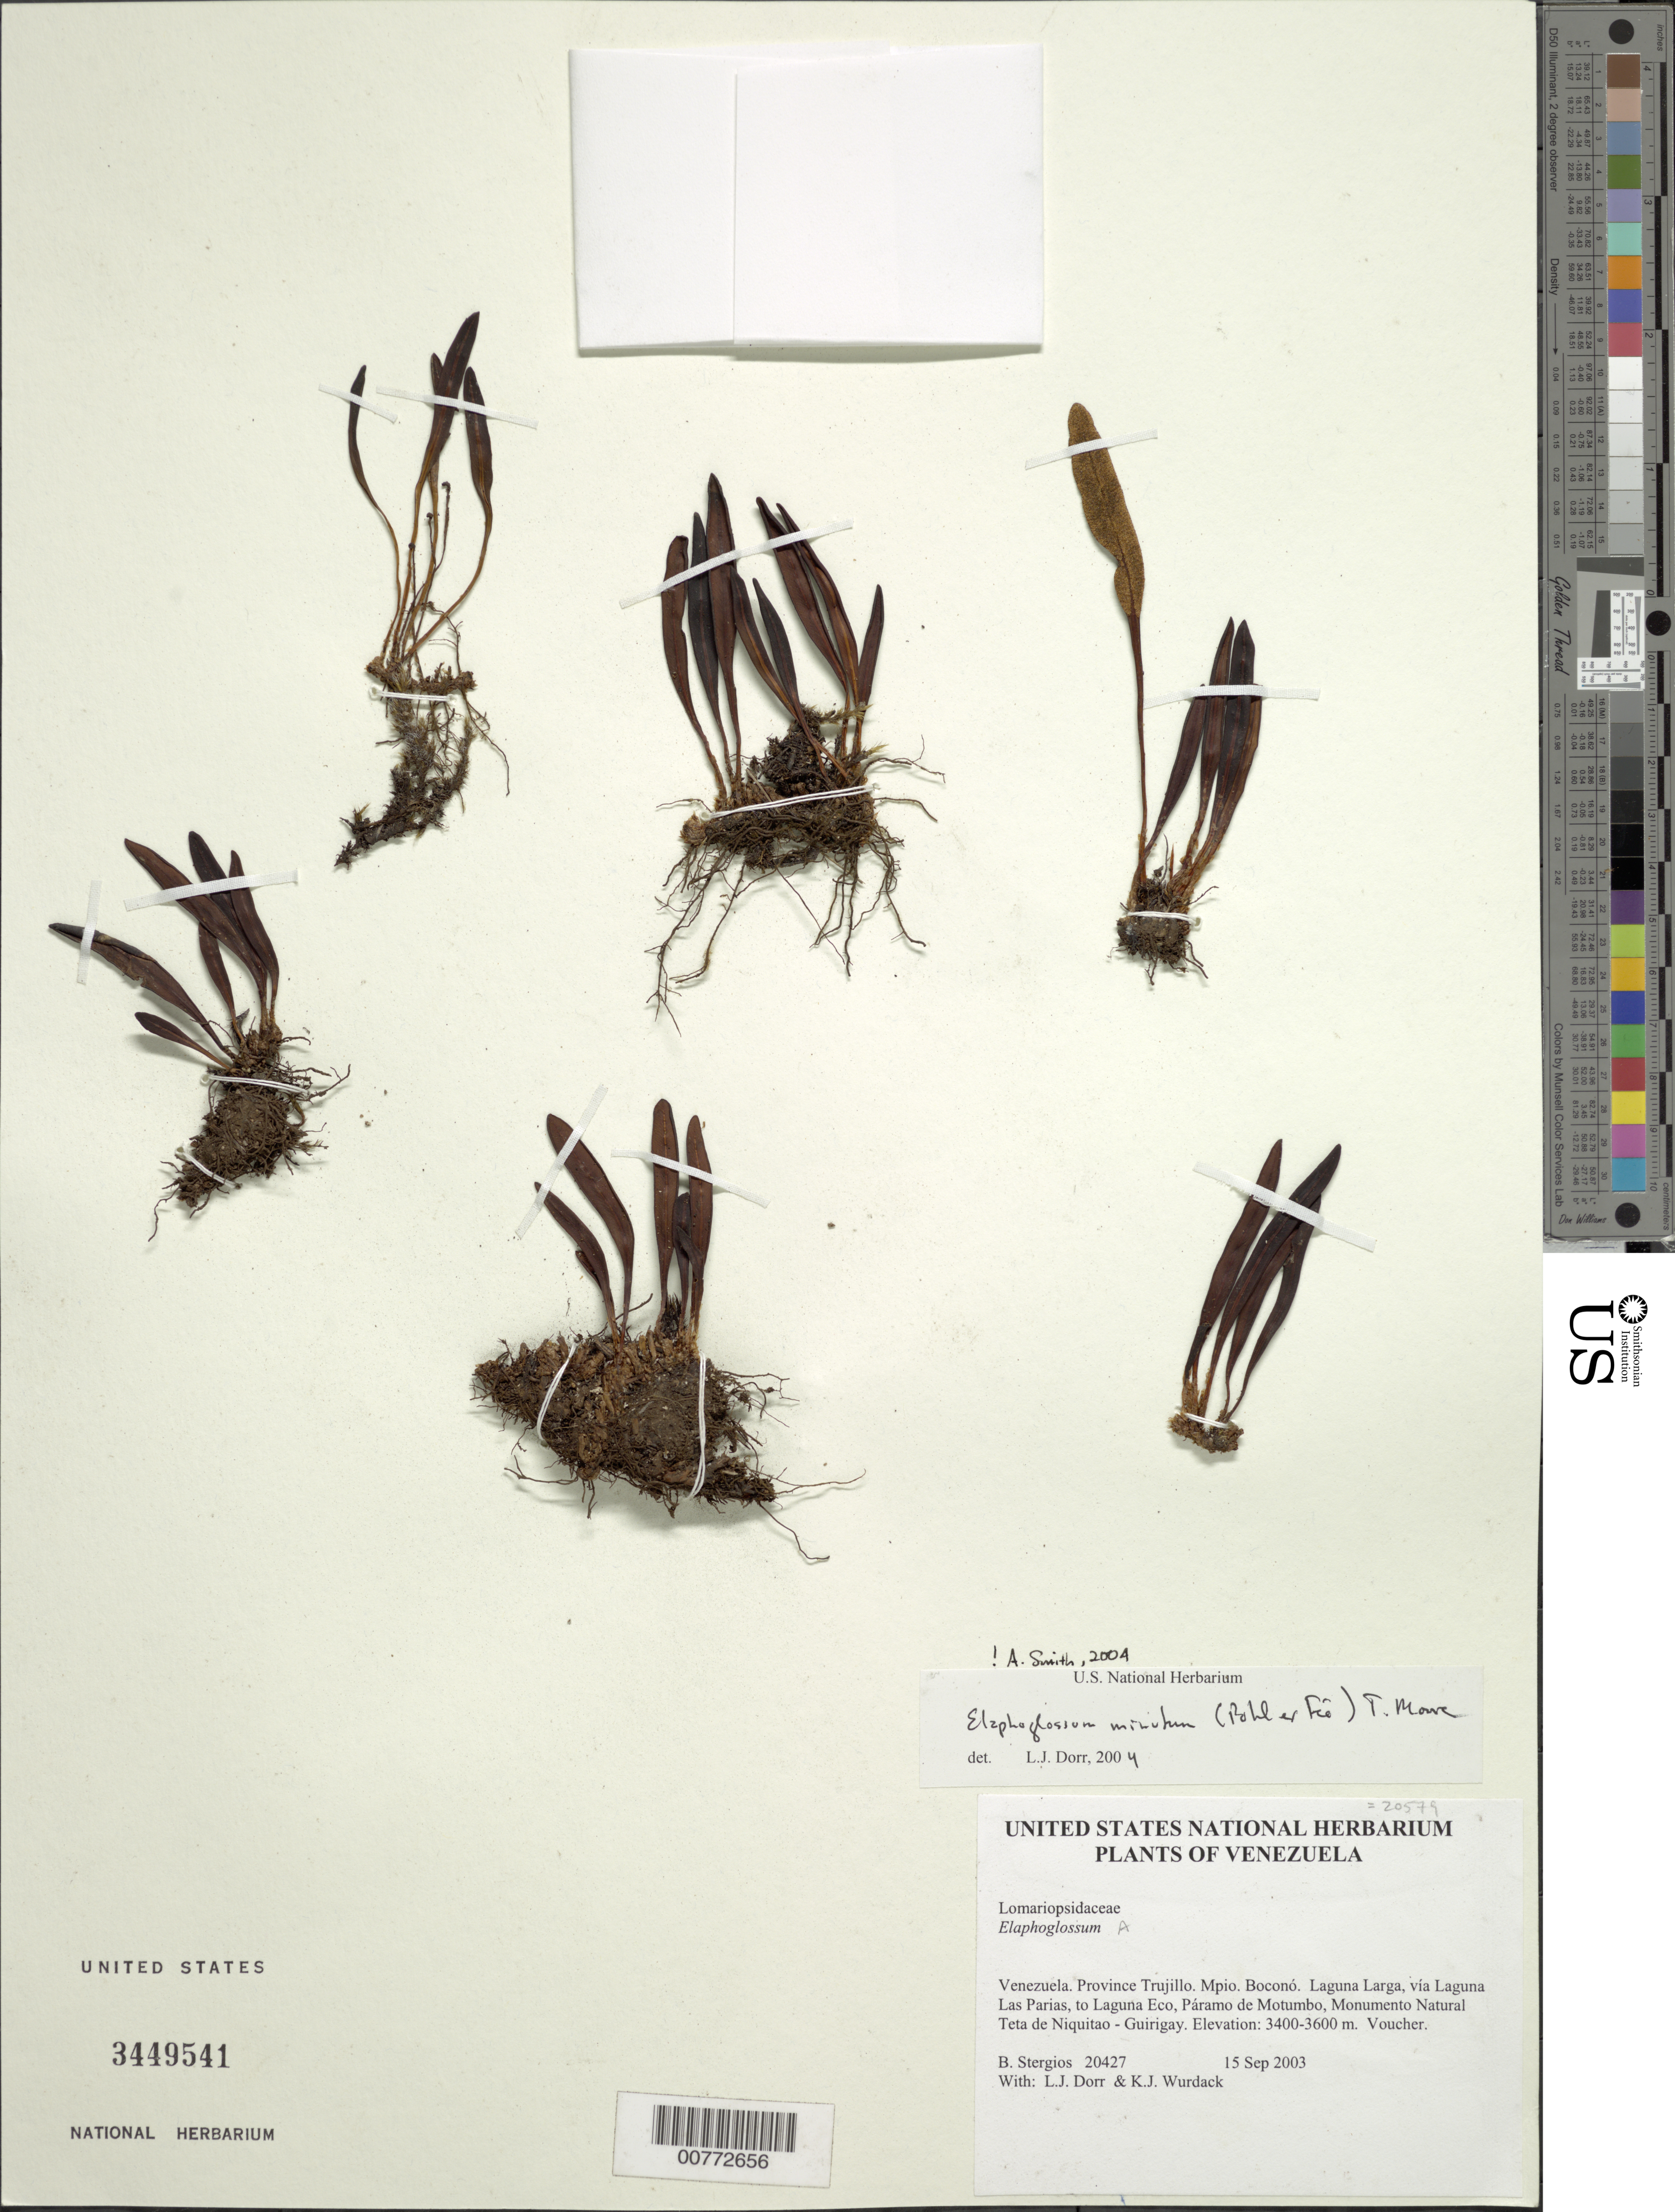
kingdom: Plantae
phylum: Tracheophyta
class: Polypodiopsida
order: Polypodiales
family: Dryopteridaceae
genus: Elaphoglossum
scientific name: Elaphoglossum minutum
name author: (Pohl ex Fée) T. Moore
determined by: Smith, Alan R., (UC)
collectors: B. G. Stergios, L. J. Dorr & K. Wurdack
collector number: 20427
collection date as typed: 15 Sep 2003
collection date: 2003-09-15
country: Venezuela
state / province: Trujillo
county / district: Boconó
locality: Laguna Larga, vía Laguna Las Parias, to Laguna Eco, Páramo de Motumbo, Monumento Natural Teta de Niquitao - Guirigay.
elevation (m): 3400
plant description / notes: PORT, US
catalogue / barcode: US 3449541